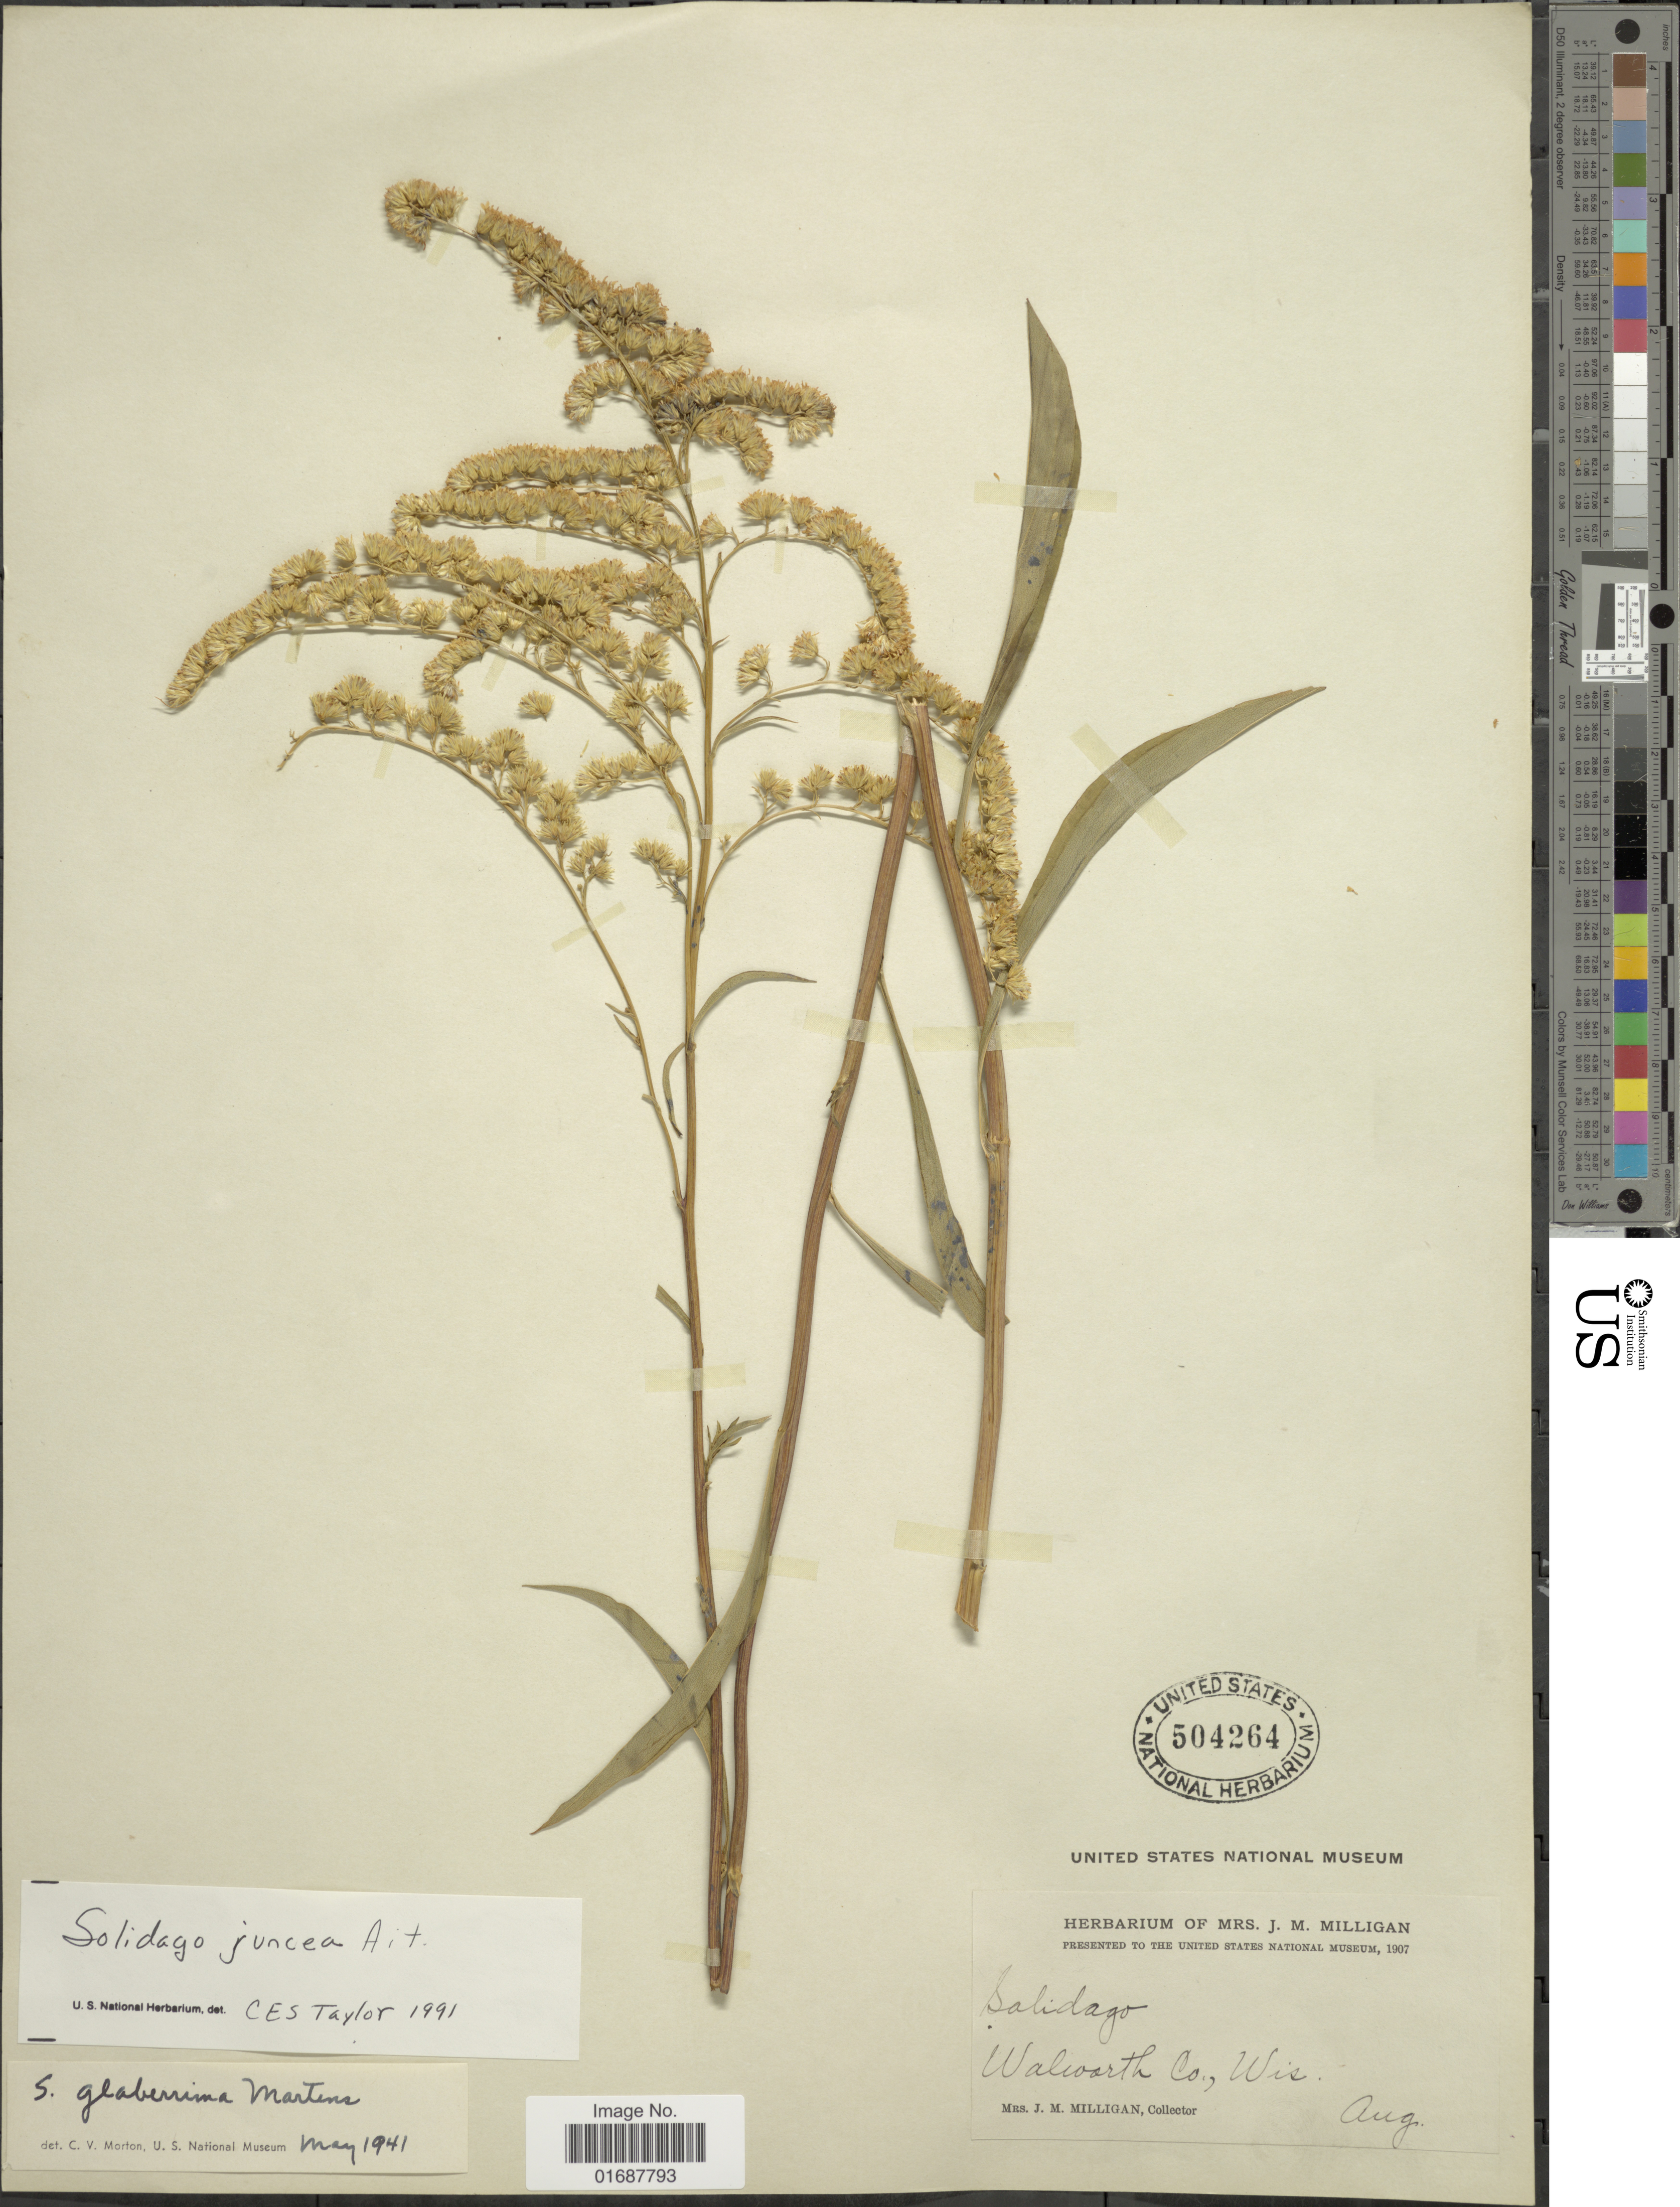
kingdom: Plantae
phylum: Tracheophyta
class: Magnoliopsida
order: Asterales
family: Asteraceae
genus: Solidago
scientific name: Solidago juncea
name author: Aiton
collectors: J. M. Milligan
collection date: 1907-08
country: United States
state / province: Wisconsin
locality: Walworth Co.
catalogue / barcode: US 504264